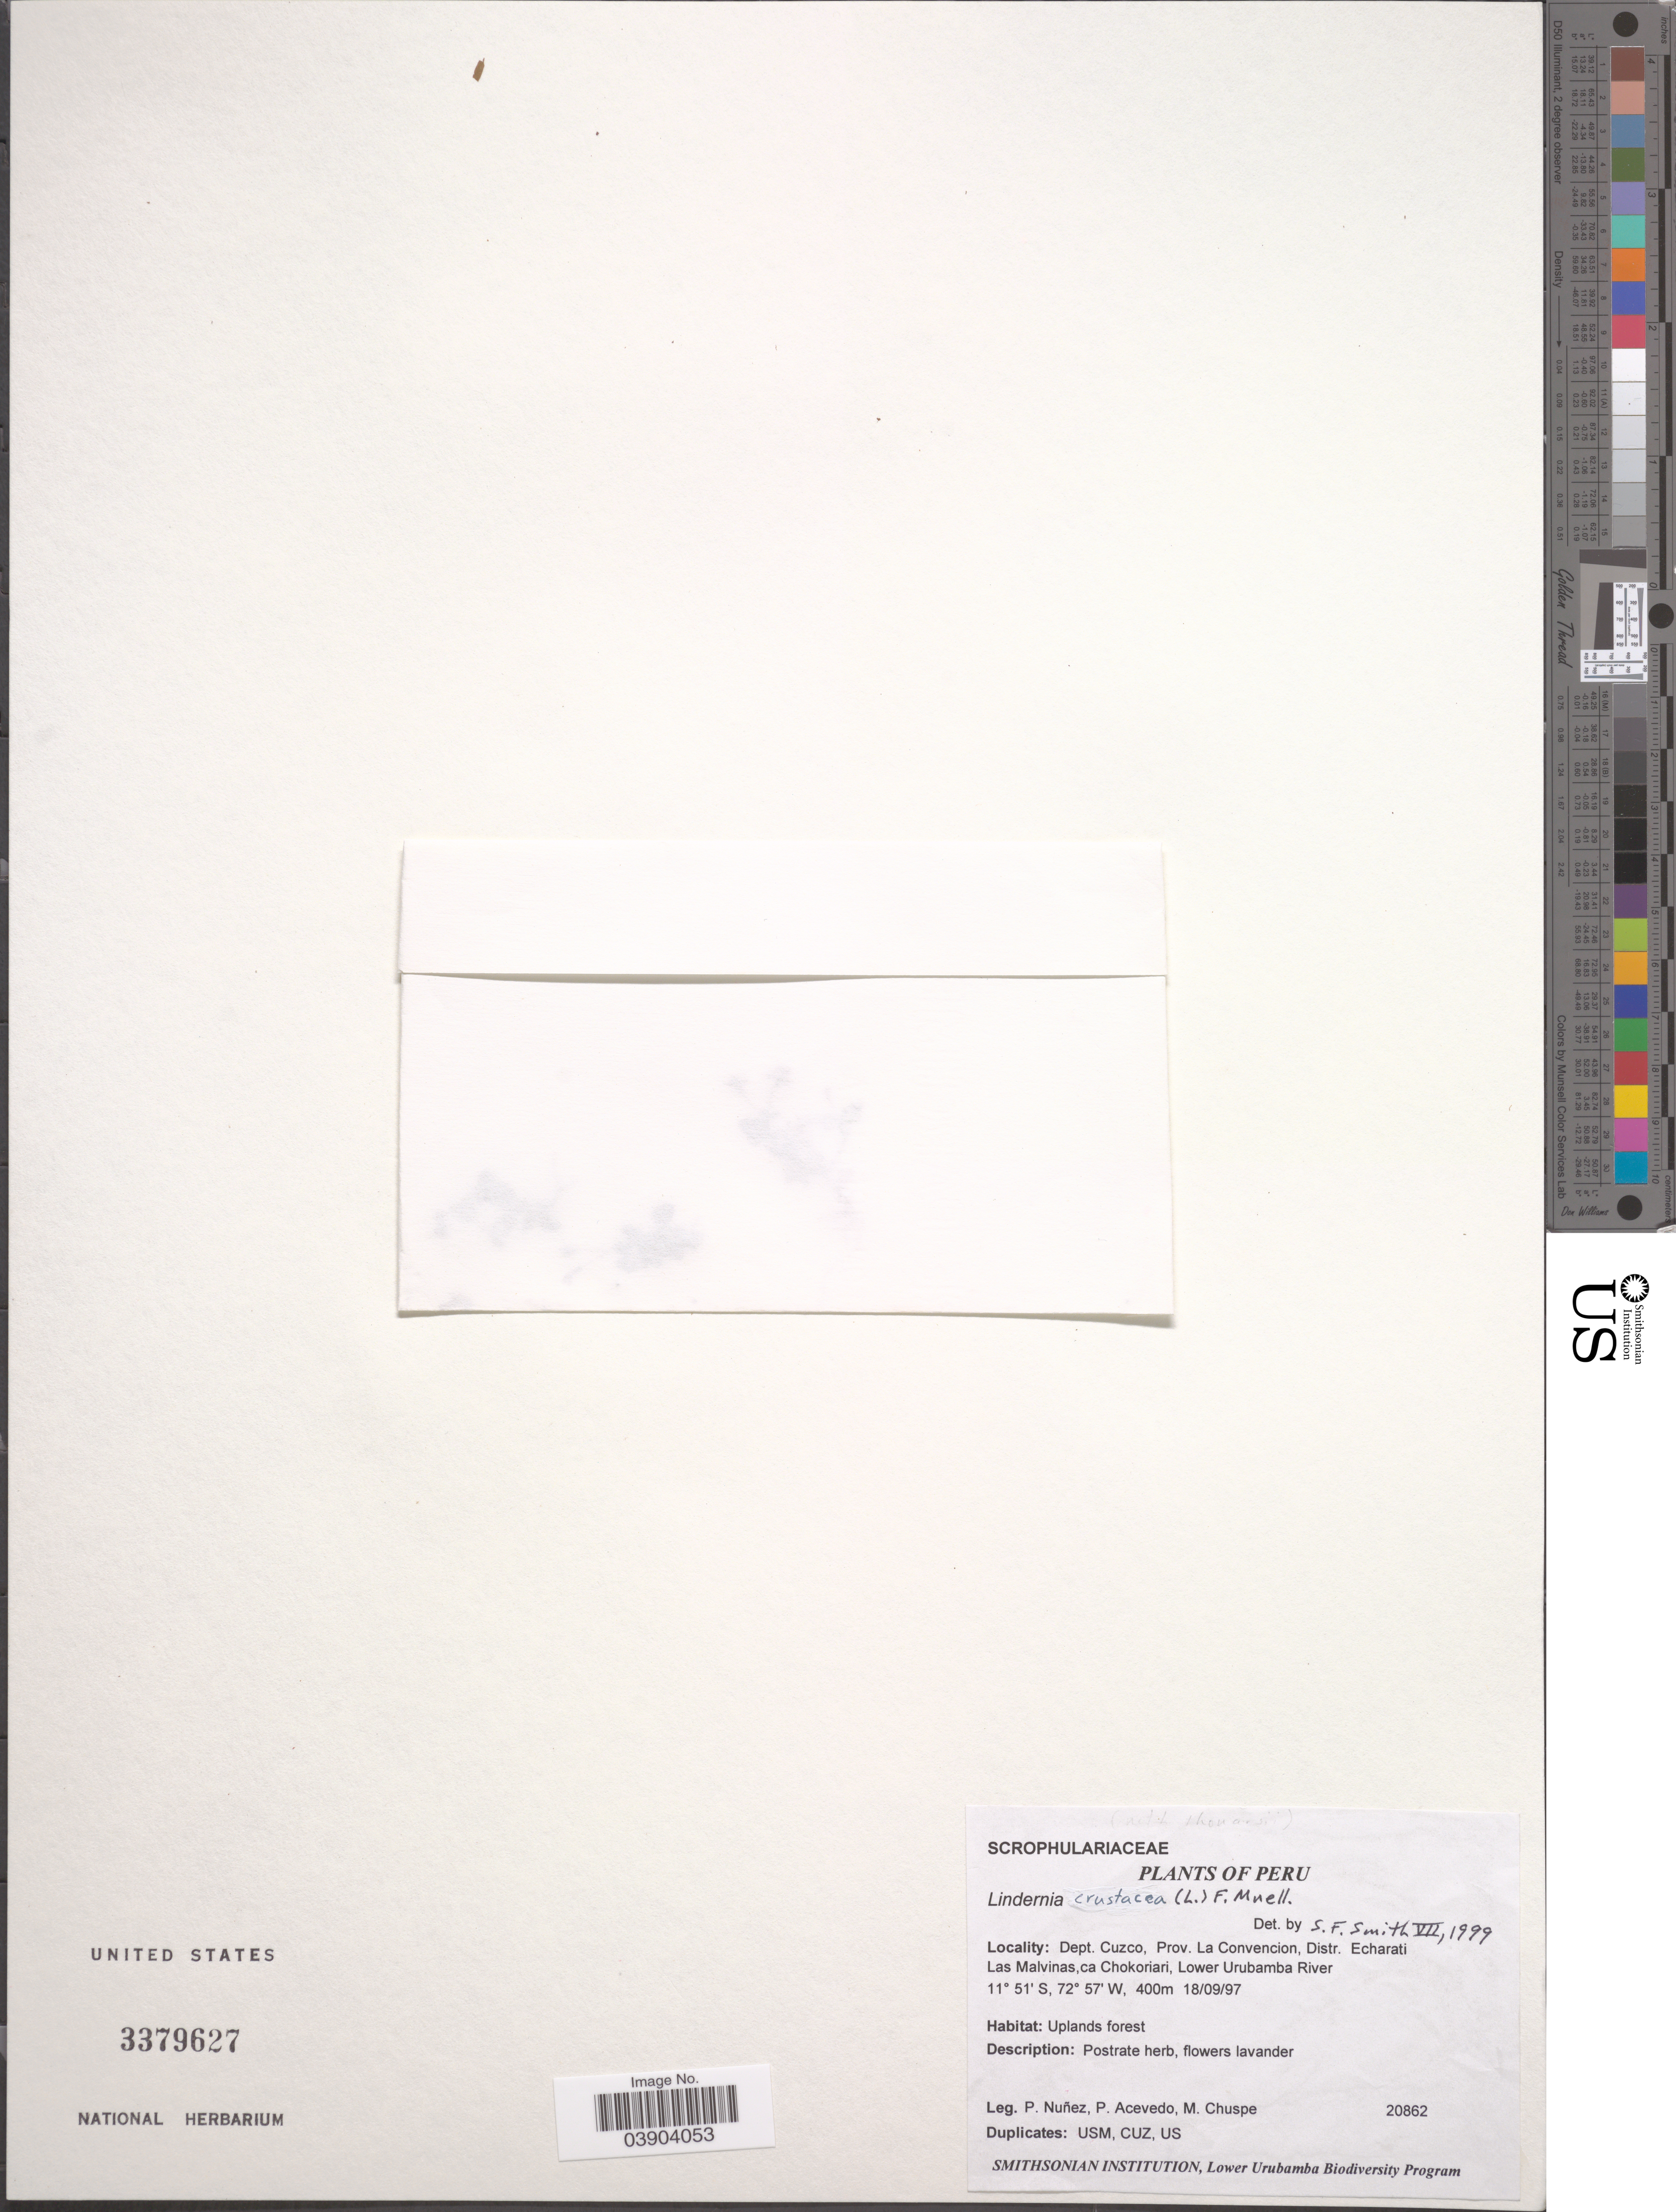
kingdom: Plantae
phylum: Tracheophyta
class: Magnoliopsida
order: Lamiales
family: Linderniaceae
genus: Lindernia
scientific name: Lindernia crustacea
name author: (L.) F. Muell.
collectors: P. Nuñez V., P. Acevedo-Rodr. & M. Chuspe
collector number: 20862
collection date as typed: Transcribed d/m/y: 18/9/97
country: Peru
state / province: Cusco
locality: Dept. Cuzco, Prov. La Convencion, Distr. Echarati Las Malvinas, ca Chokoriari, Lower Urubamba River.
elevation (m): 400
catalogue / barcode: US 3379627